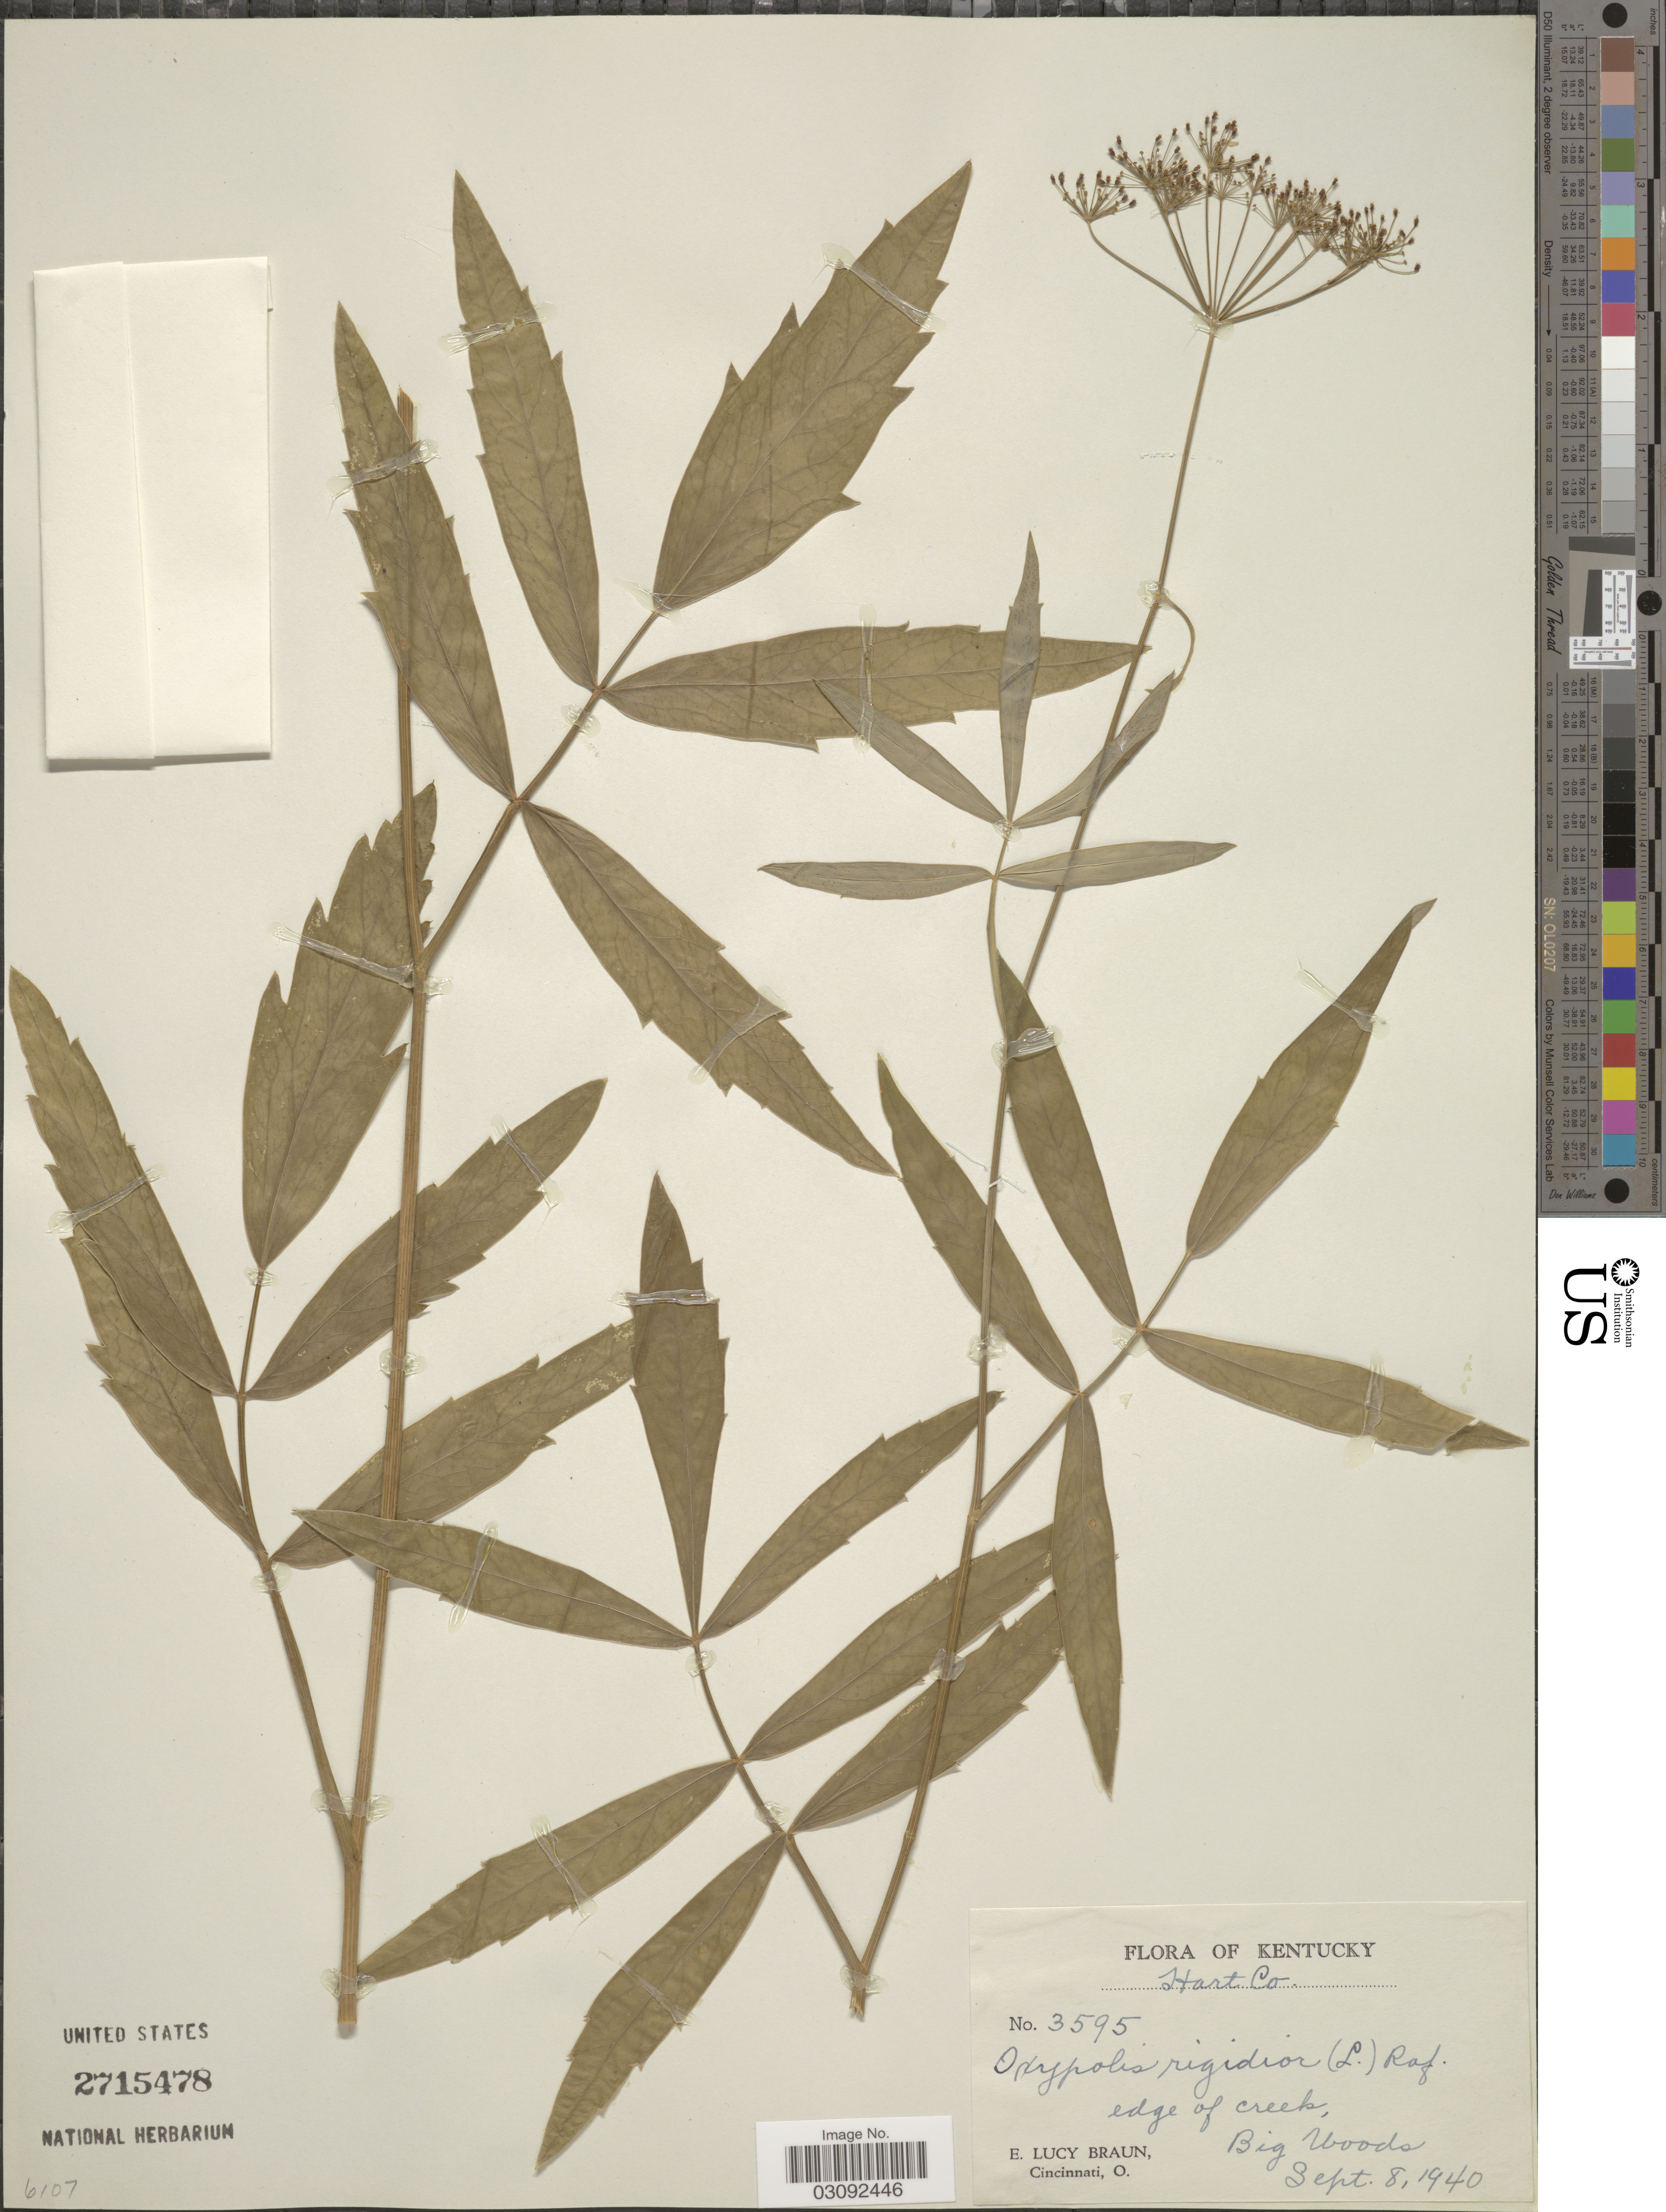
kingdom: Plantae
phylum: Tracheophyta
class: Magnoliopsida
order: Apiales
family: Apiaceae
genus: Oxypolis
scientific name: Oxypolis rigidior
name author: (L.) Raf.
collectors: E. L. Braun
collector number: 3595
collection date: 1940-09-08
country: United States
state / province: Kentucky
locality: Hart Co. Edge of creek, Big Woods.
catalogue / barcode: US 2715478